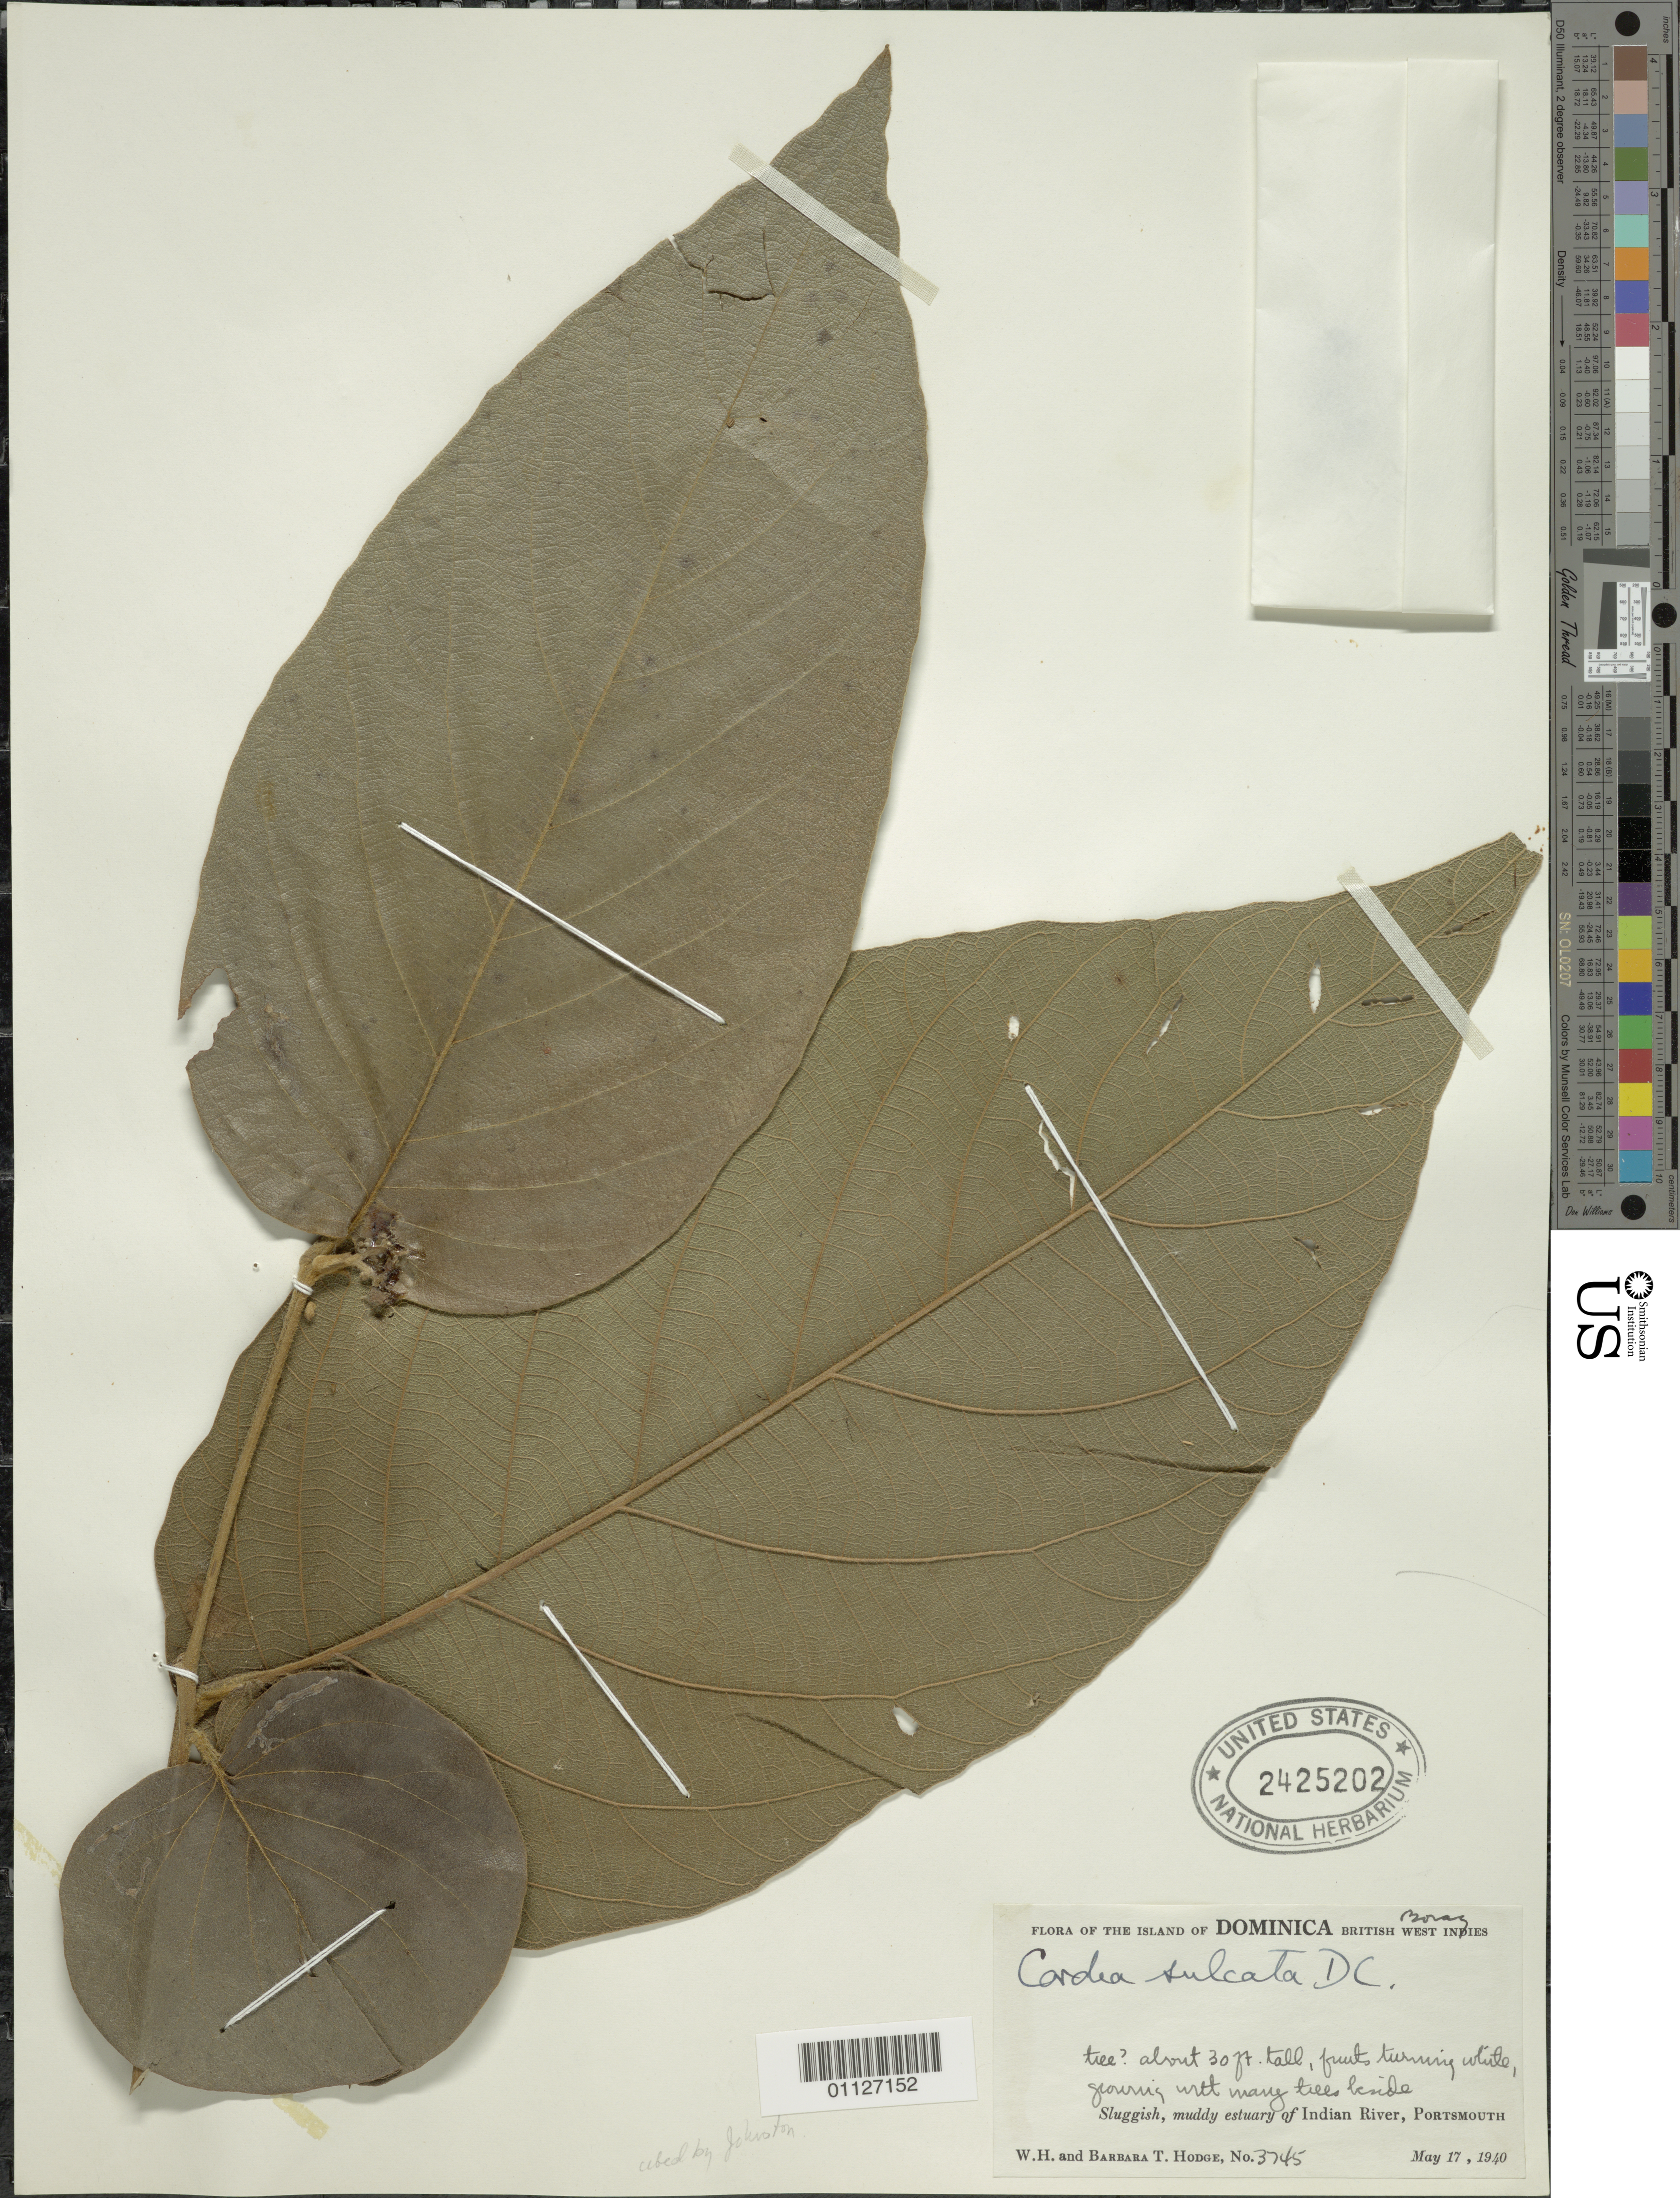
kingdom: Plantae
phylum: Tracheophyta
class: Magnoliopsida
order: Boraginales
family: Cordiaceae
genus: Cordia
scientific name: Cordia sulcata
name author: DC.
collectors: W. Hodge & B. Hodge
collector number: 3745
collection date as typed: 17 May 1940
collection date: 1940-05-17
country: Dominica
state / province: St. John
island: Dominica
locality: Sluggish, muddy estuary of Indian River, Portsmouth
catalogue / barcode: US 2425202